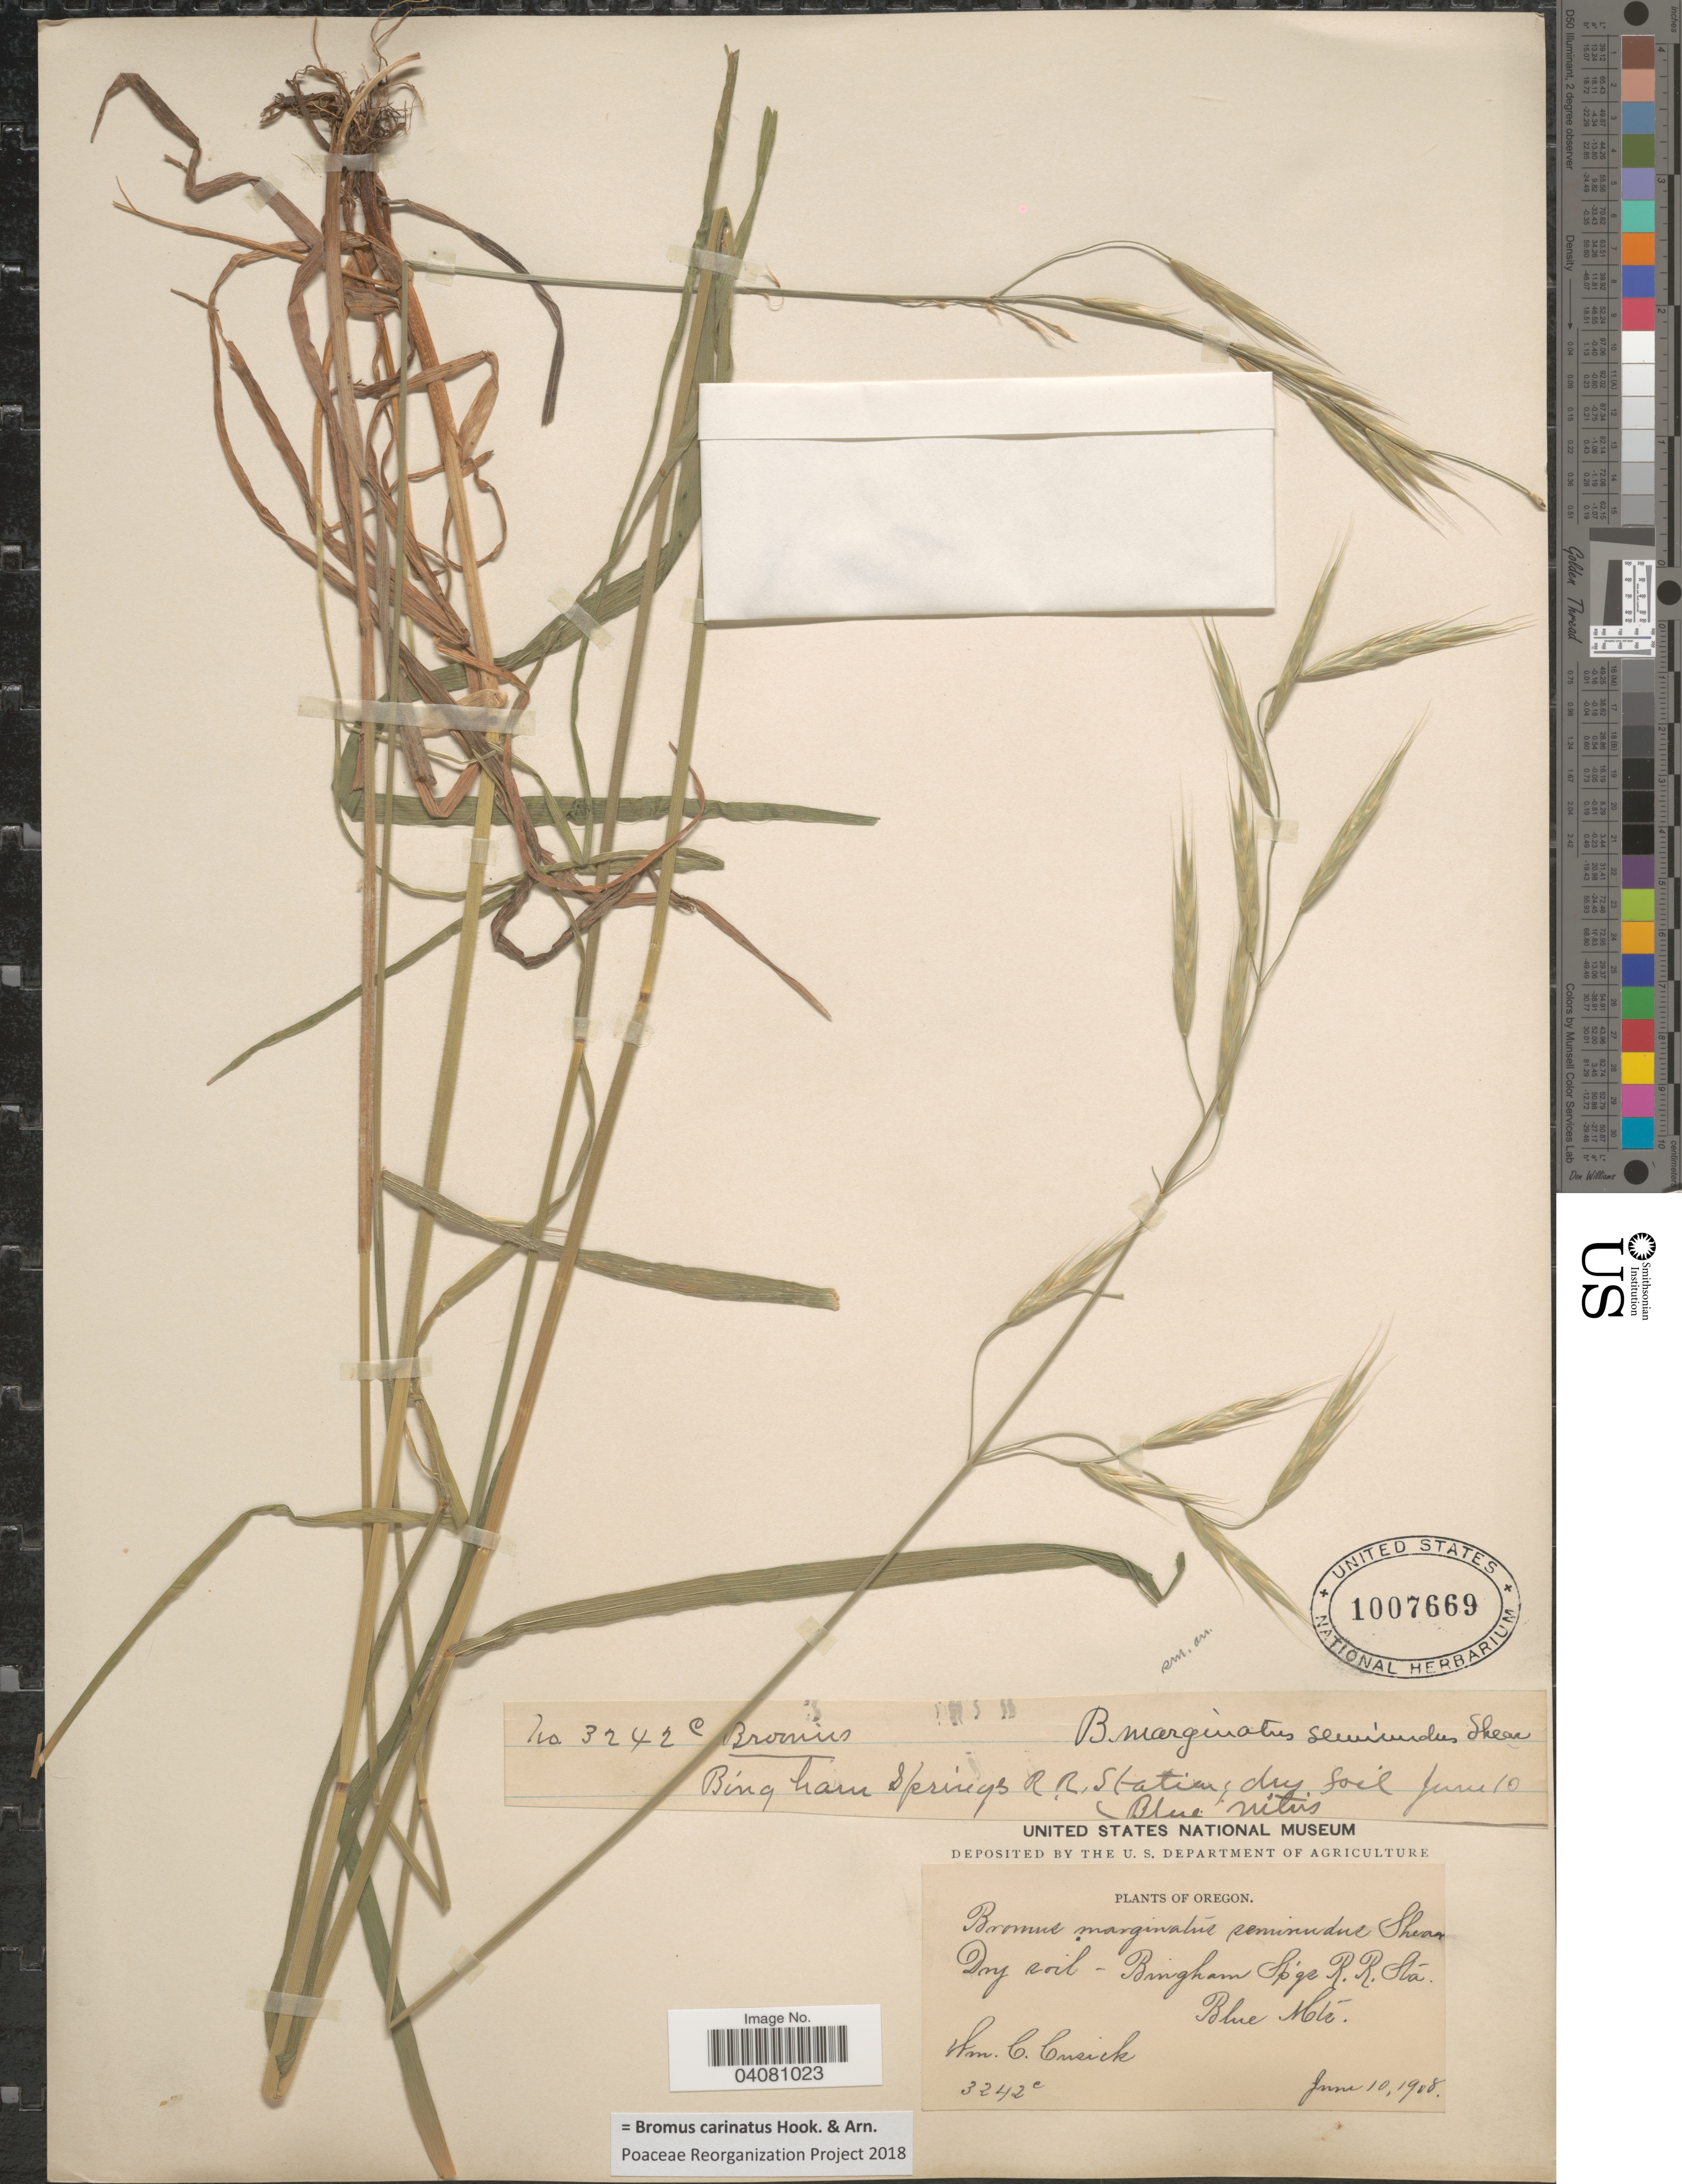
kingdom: Plantae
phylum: Tracheophyta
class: Liliopsida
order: Poales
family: Poaceae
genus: Bromus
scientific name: Bromus carinatus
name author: Hook. & Arn.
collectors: W. C. Cusick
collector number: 3242c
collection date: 1908-06-10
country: United States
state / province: Oregon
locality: Dry soil - Bingham Sp'gs R.R. Sta. Blue Mts.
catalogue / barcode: US 1007669